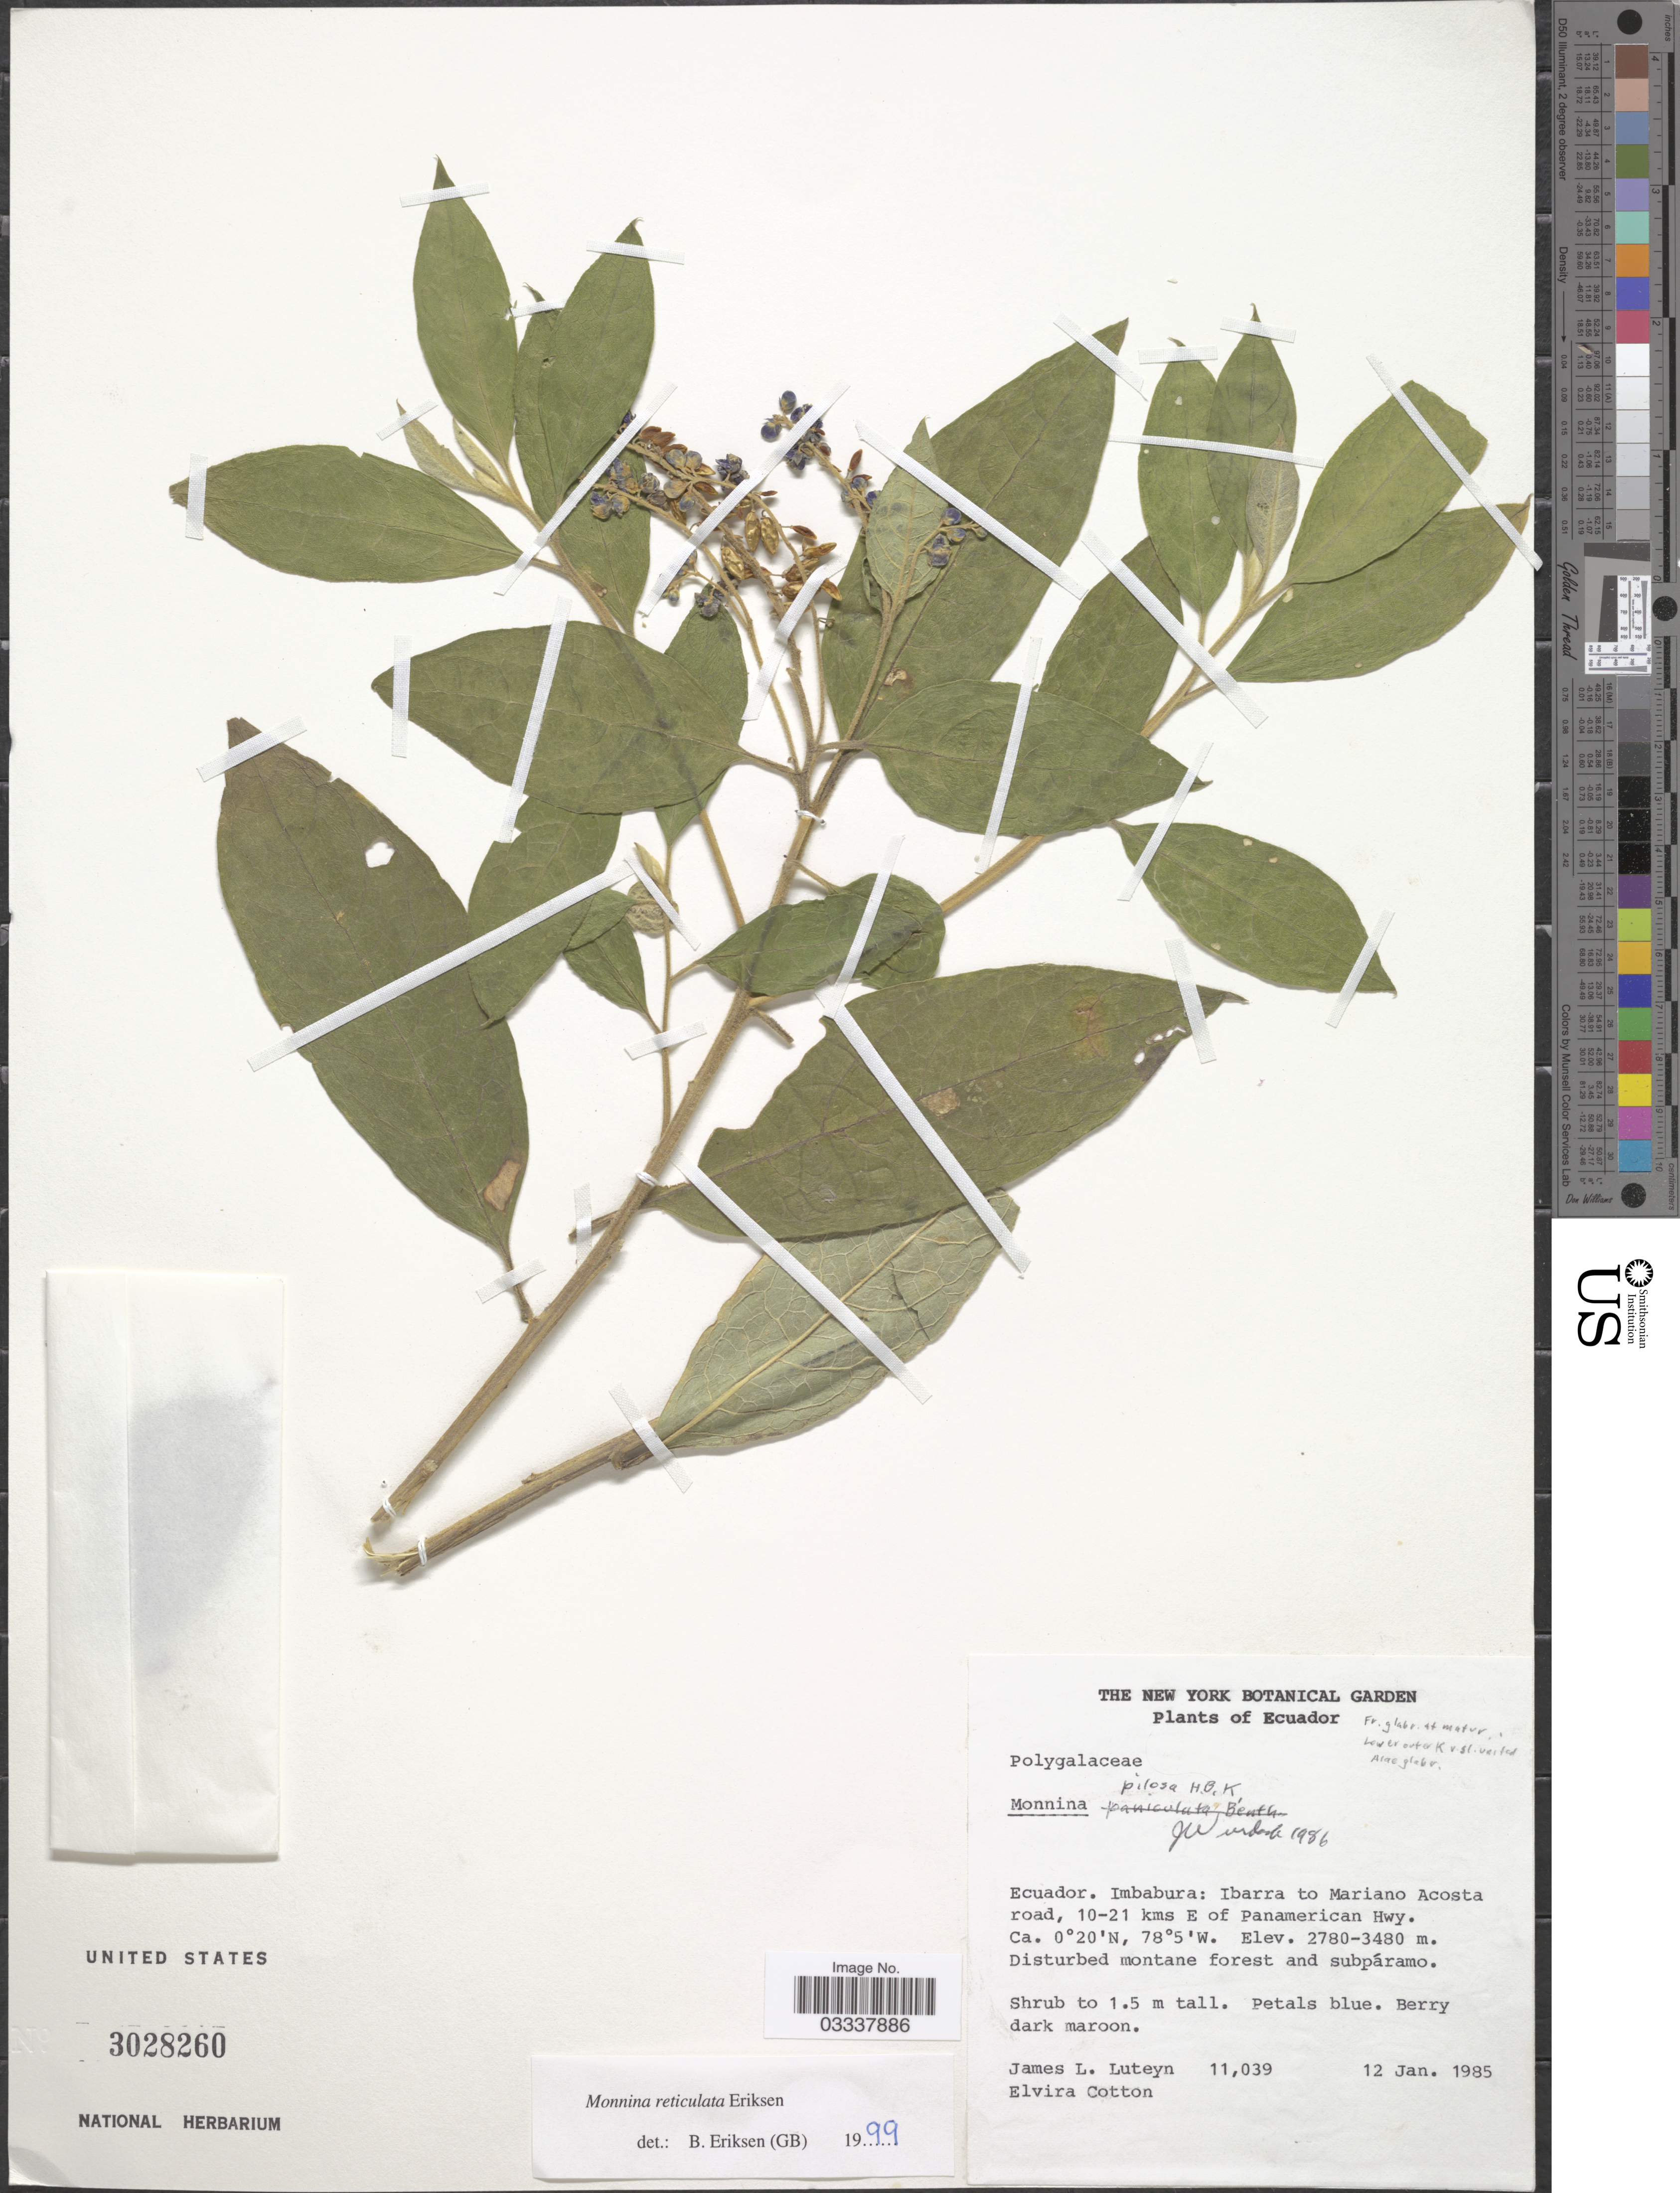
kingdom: Plantae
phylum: Tracheophyta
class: Magnoliopsida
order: Fabales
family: Polygalaceae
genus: Monnina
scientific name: Monnina reticulata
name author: B. Eriksen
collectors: J. Luteyn & E. Cotton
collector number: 11039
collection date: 1985-01-12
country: Ecuador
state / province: Imbabura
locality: Ibarra to Mariano Acosta road, 10-21 kms E of Panamerican Hwy.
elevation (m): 2780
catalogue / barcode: US 3028260